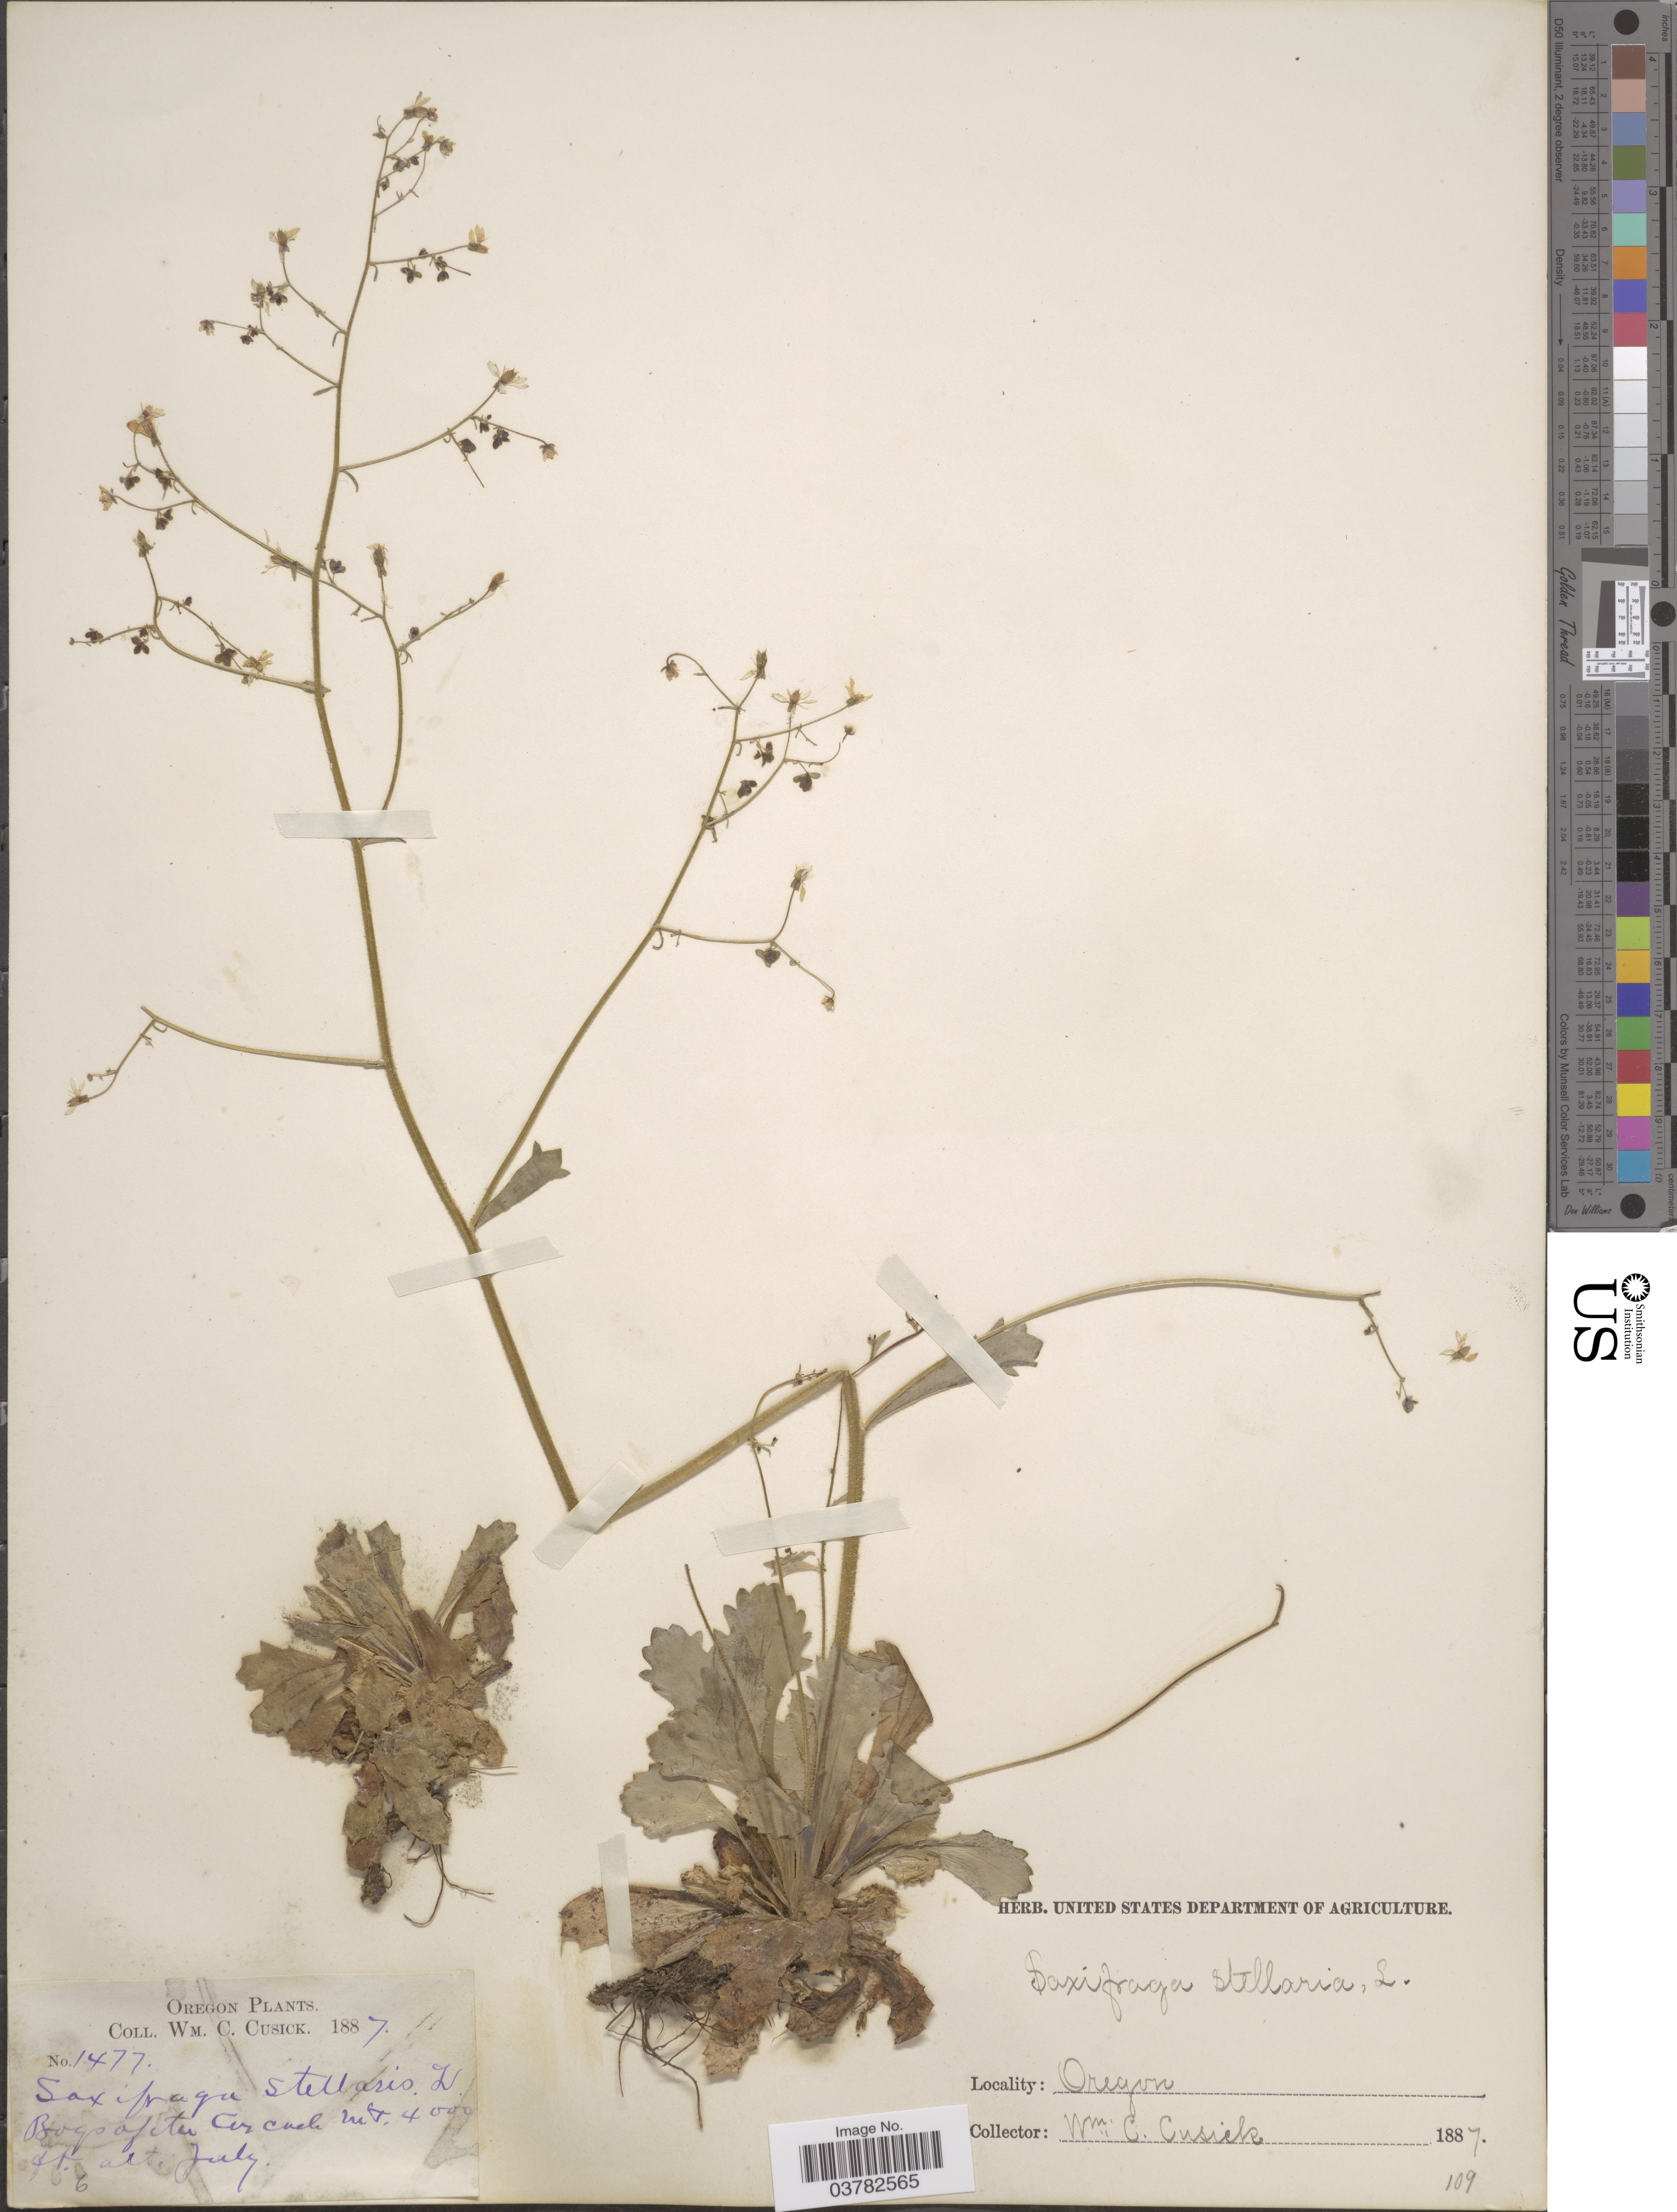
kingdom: Plantae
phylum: Tracheophyta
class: Magnoliopsida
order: Saxifragales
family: Saxifragaceae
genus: Micranthes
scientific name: Micranthes stellaris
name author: (L.) Galasso et al.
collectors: W. C. Cusick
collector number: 1477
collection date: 1887-07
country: United States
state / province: Oregon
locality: Bogs of the Cor Creek Mts. [interpreted]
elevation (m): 1219